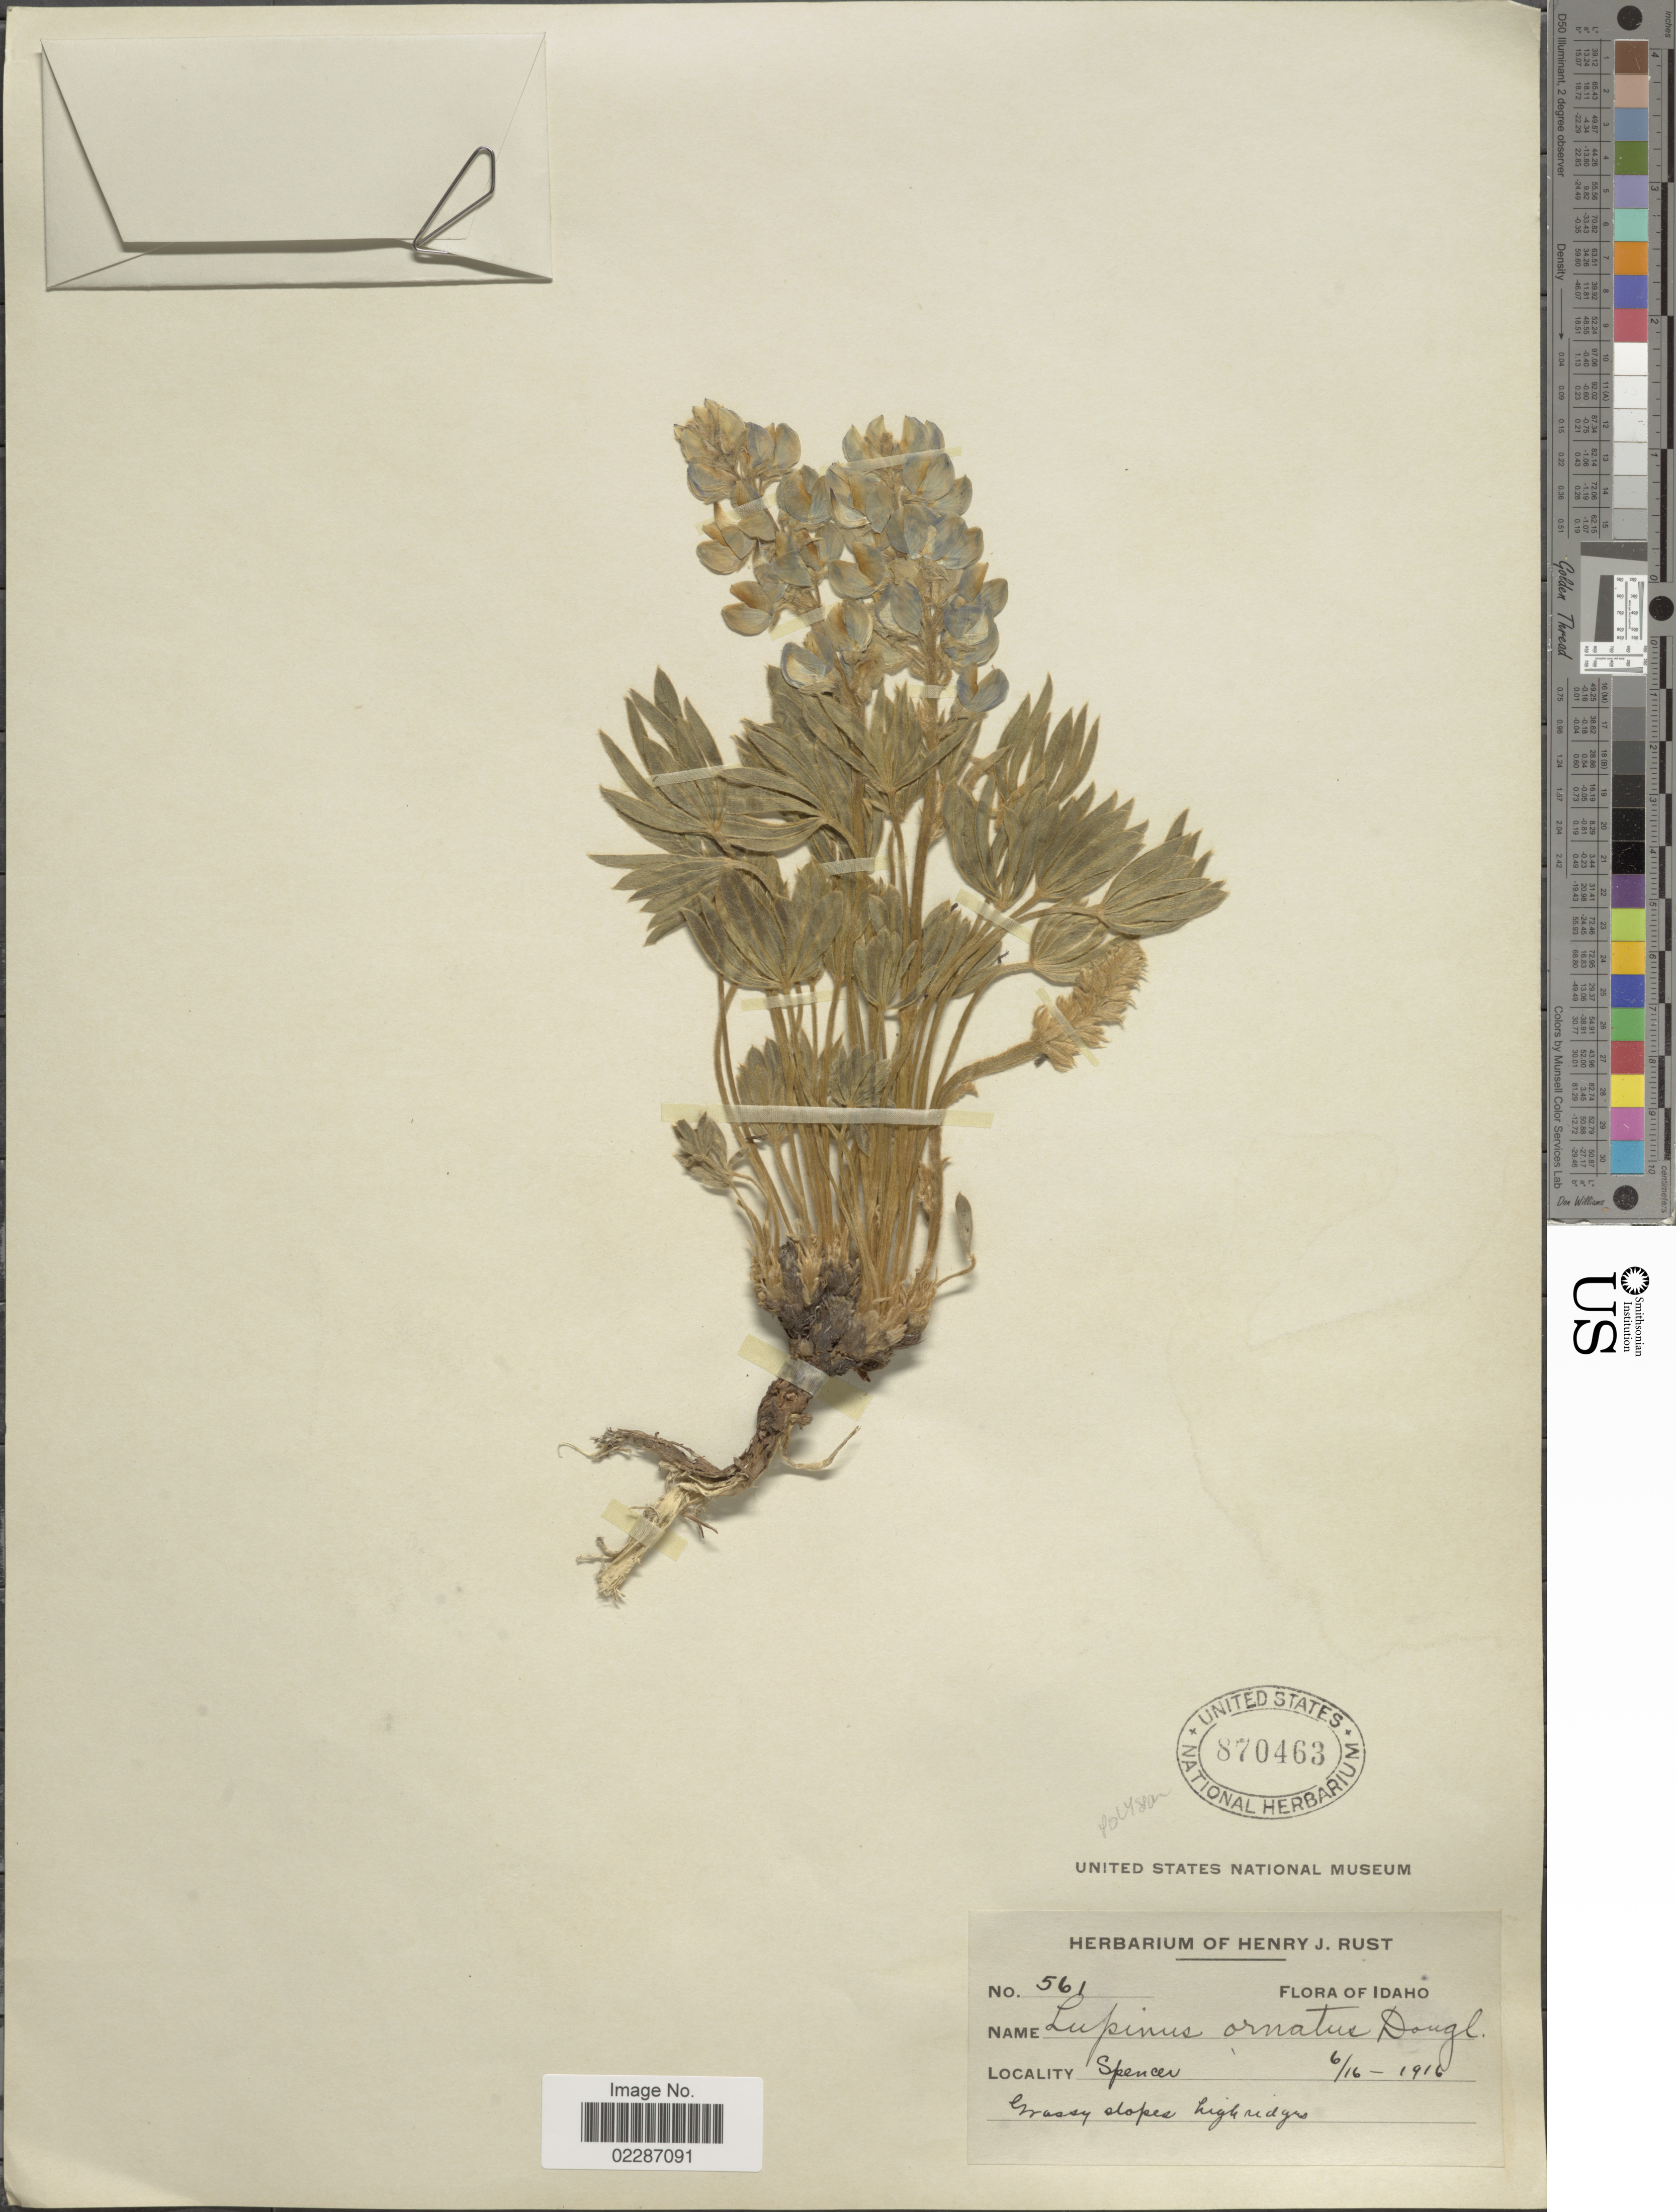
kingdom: Plantae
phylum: Tracheophyta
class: Magnoliopsida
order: Fabales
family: Fabaceae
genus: Lupinus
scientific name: Lupinus wyethii subsp. wyethii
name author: S. Watson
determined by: Cox, B. J.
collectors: ex herb. Henry J. Rust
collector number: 561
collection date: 1916-06-16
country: United States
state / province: Idaho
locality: Spencer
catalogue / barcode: US 870463